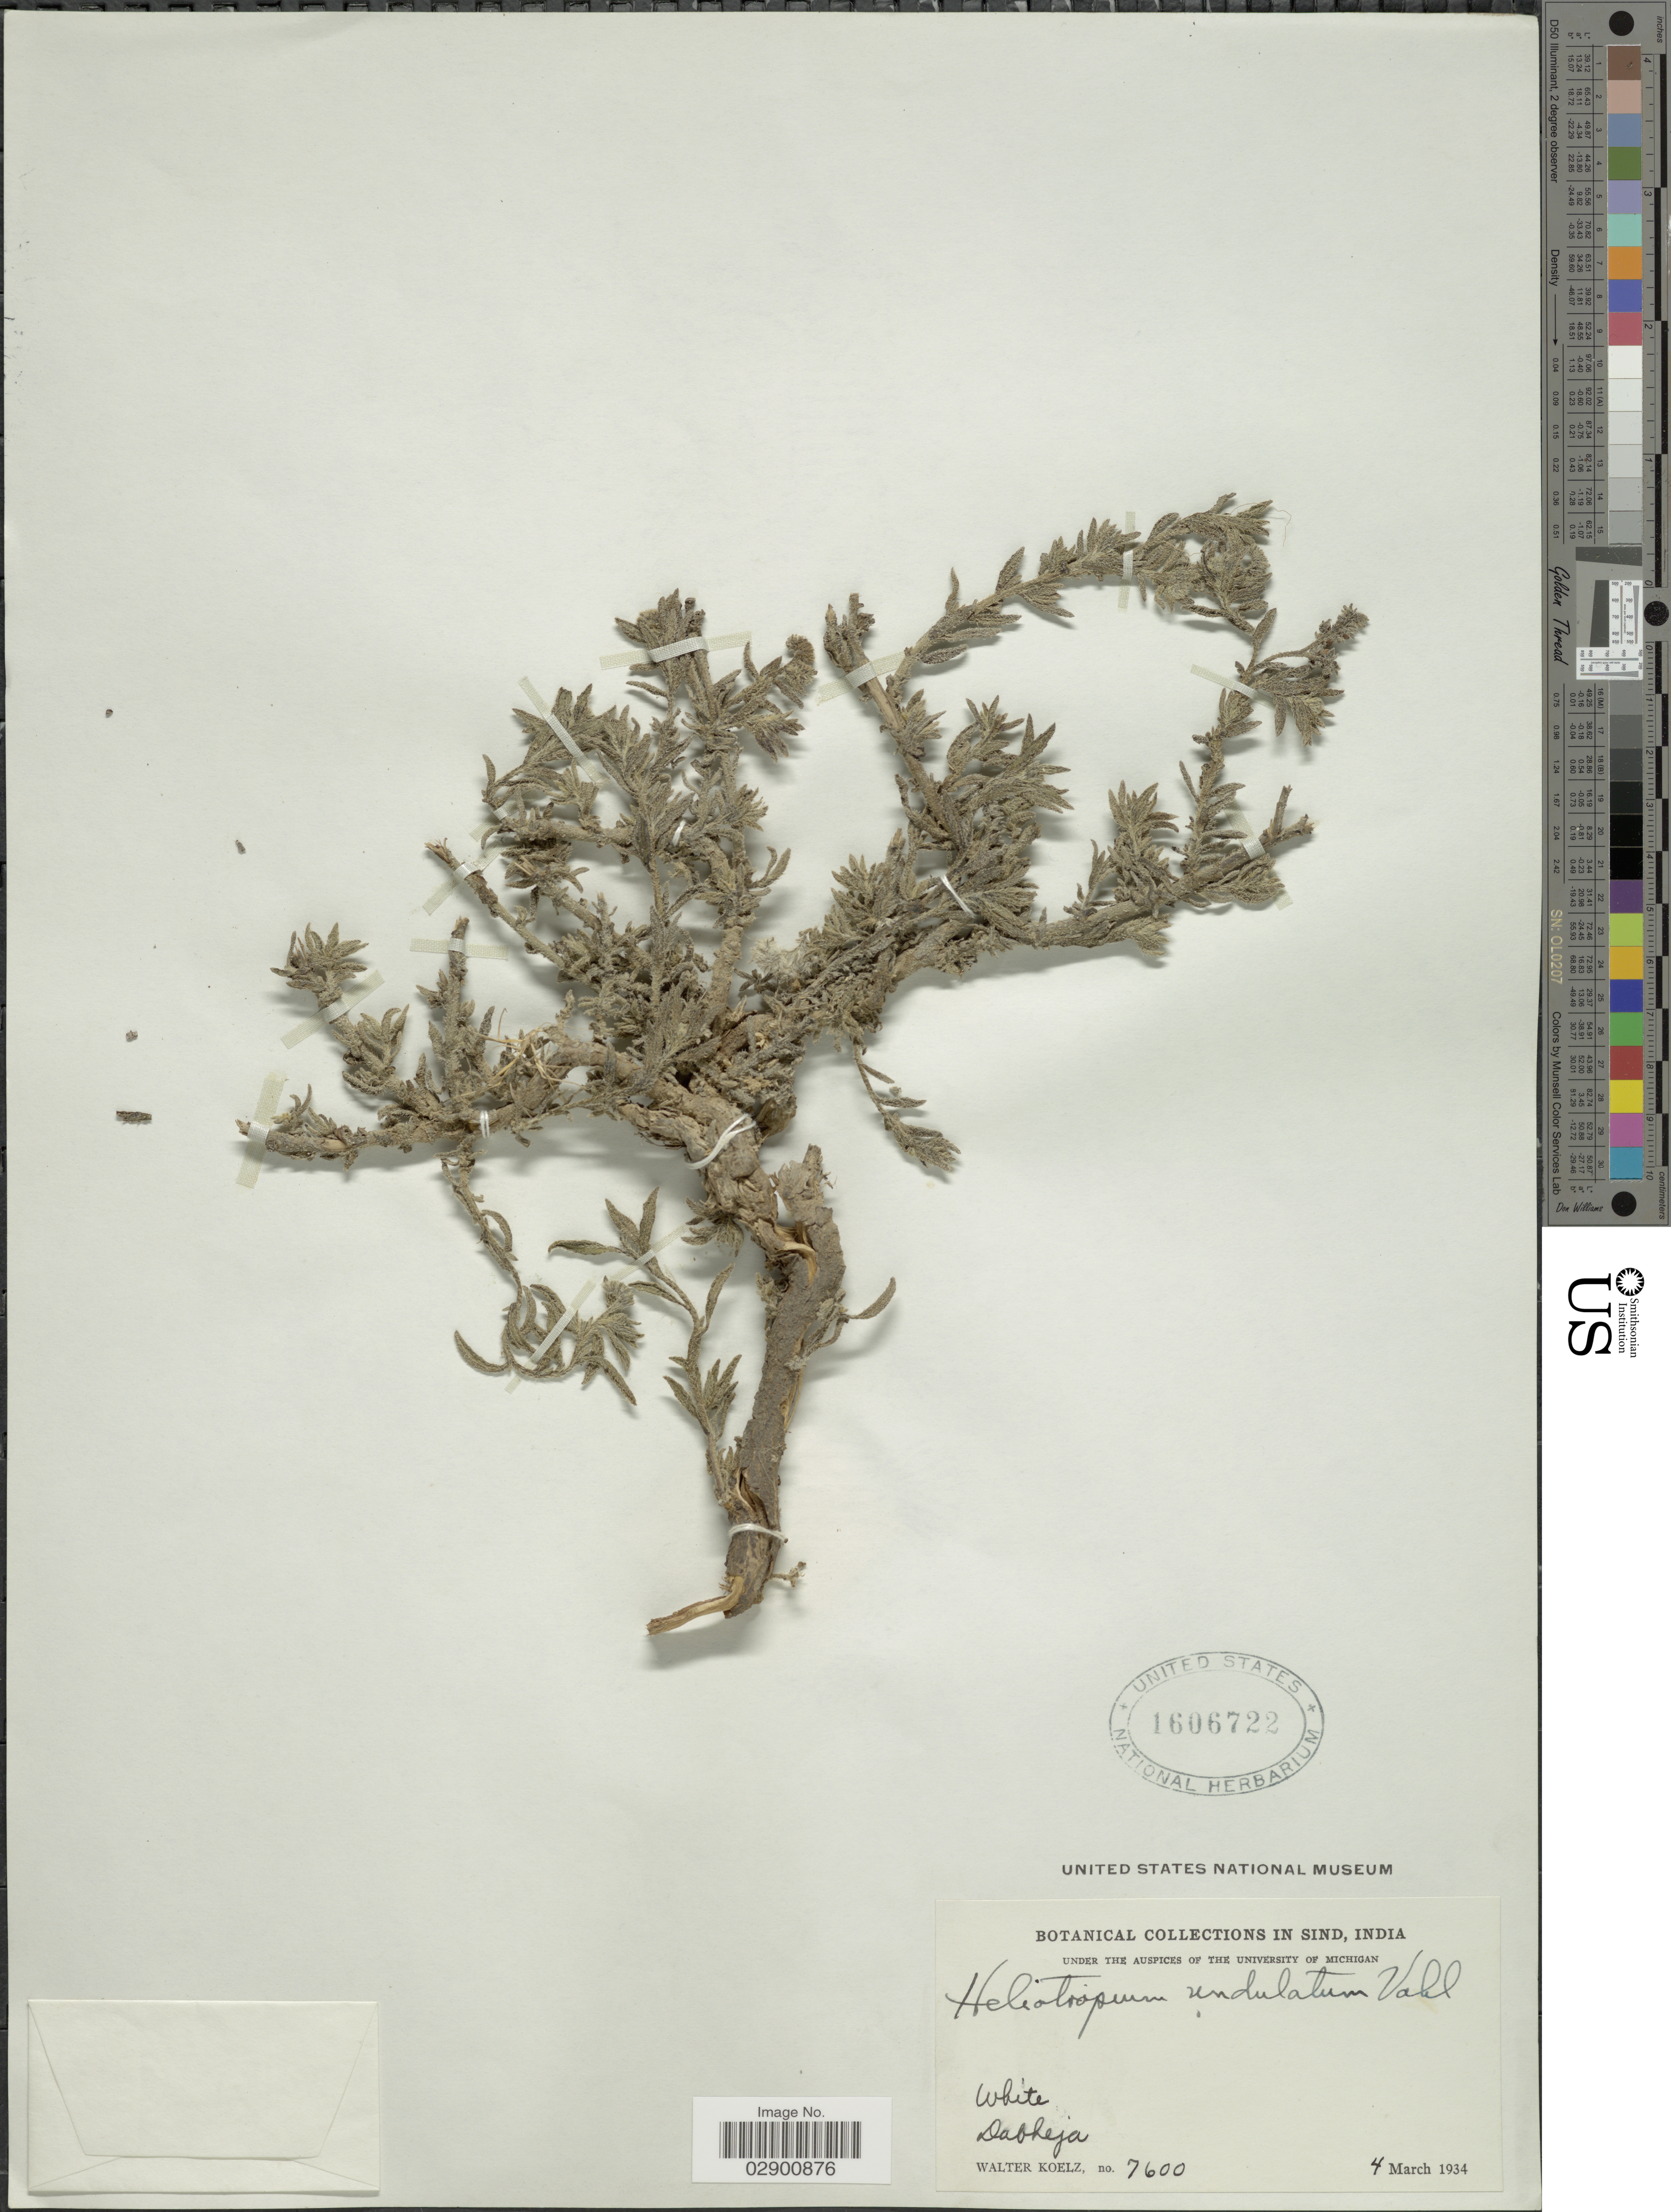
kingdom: Plantae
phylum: Tracheophyta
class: Magnoliopsida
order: Boraginales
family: Heliotropiaceae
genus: Heliotropium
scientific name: Heliotropium bacciferum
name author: Forssk.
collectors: W. N. Koelz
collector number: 7600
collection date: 1934-03-04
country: India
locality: Dabheja.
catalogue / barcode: US 1606722